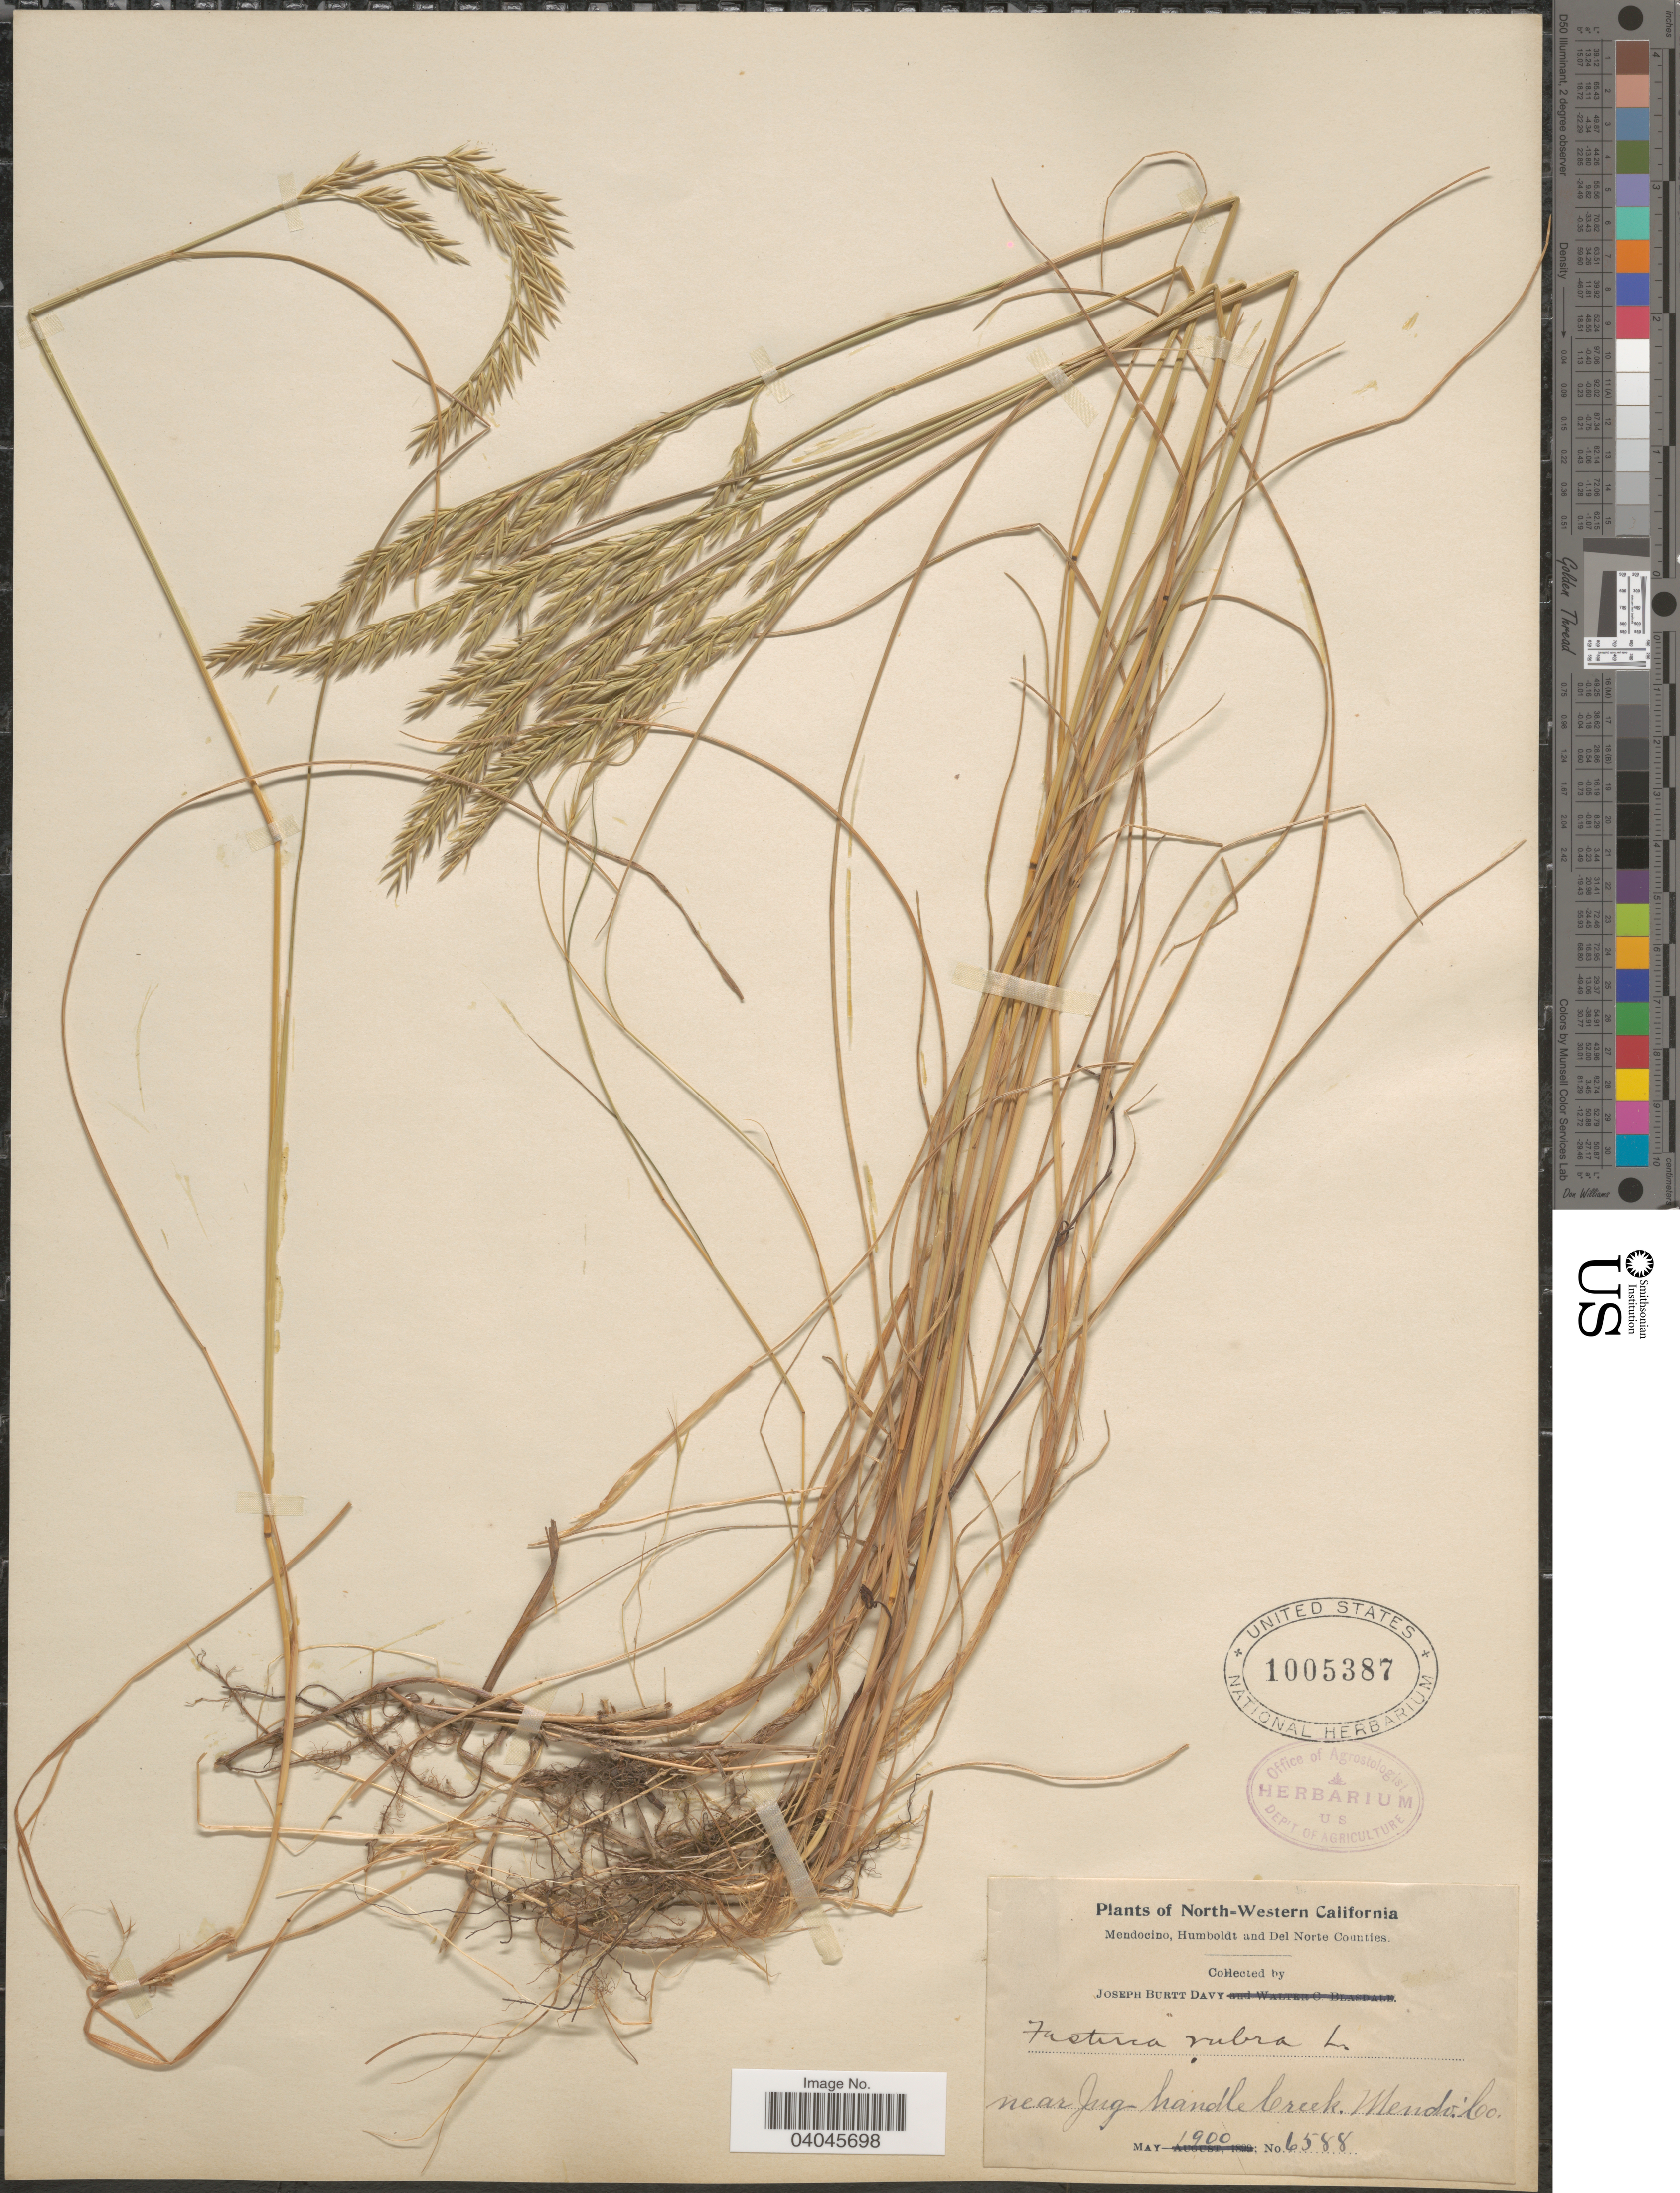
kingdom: Plantae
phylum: Tracheophyta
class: Liliopsida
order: Poales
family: Poaceae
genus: Festuca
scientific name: Festuca rubra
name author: L.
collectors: J. Burtt Davy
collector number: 6588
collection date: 1900-05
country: United States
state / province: California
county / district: Mendocino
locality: North-Western California. Near Jug handle Creek. Mendocino Co.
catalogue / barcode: US 1005387